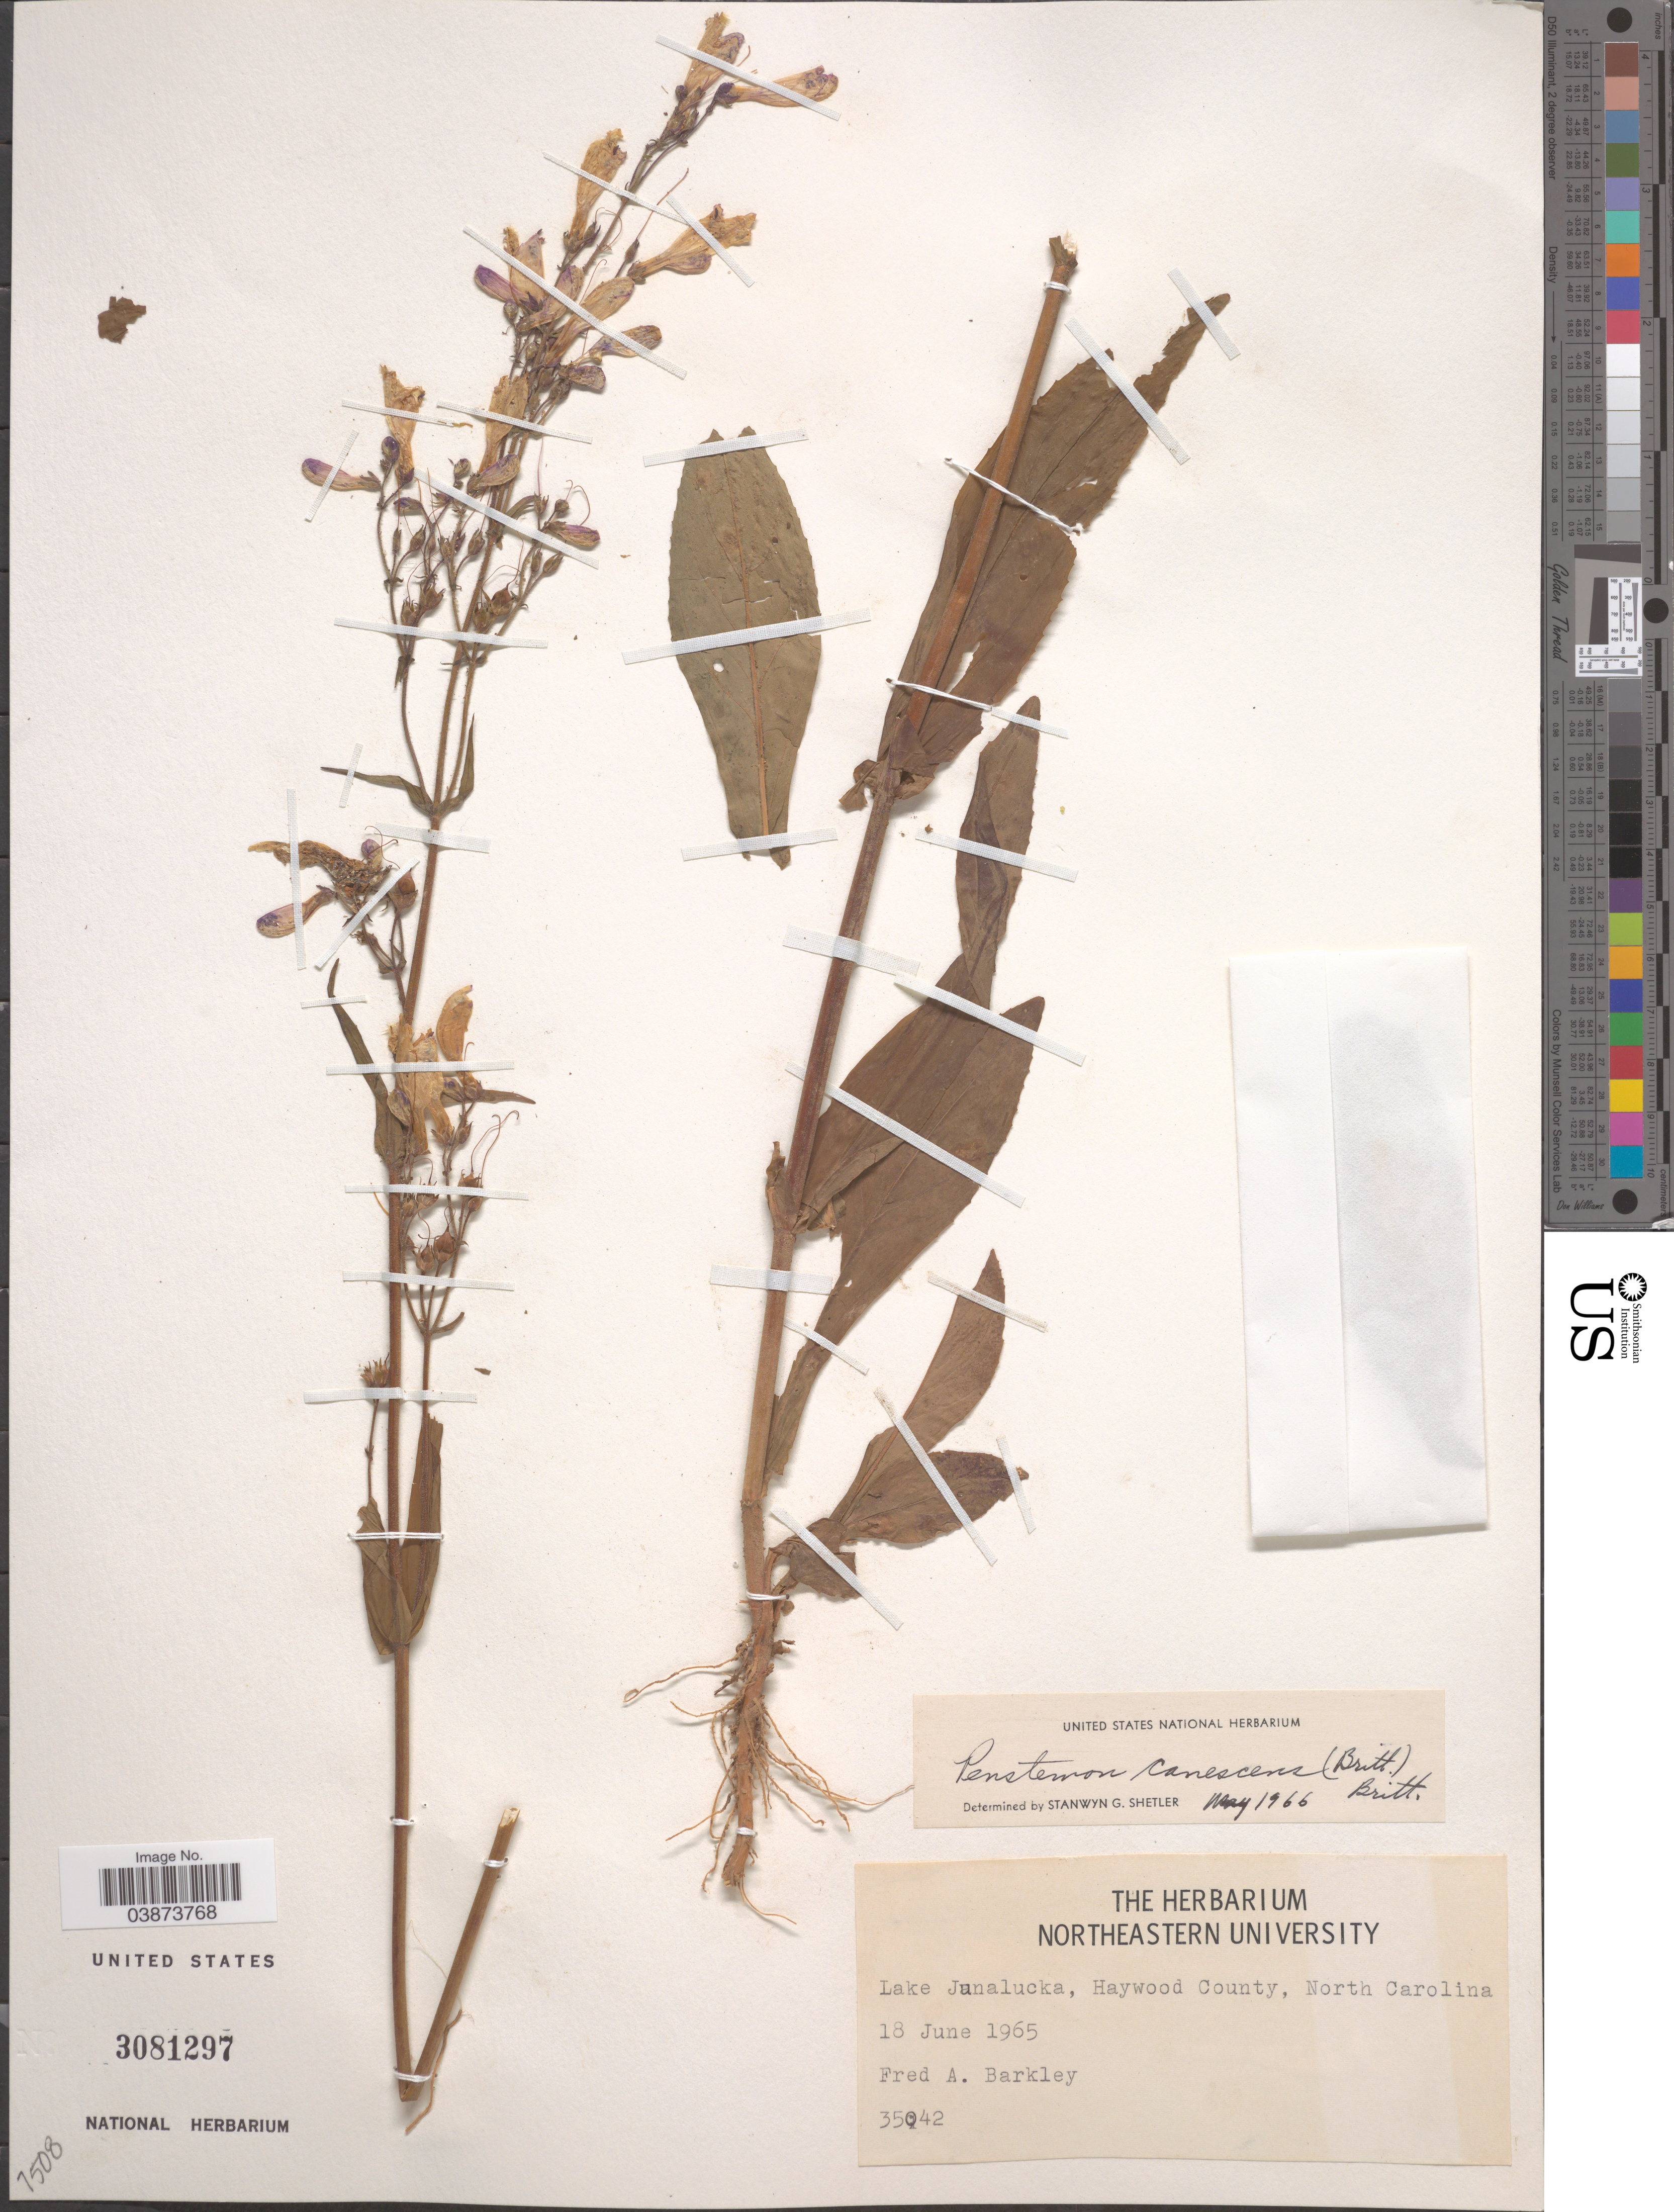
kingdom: Plantae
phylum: Tracheophyta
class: Magnoliopsida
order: Lamiales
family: Plantaginaceae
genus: Penstemon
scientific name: Penstemon canescens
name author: L.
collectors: F. A. Barkley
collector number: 35042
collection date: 1965-06-18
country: United States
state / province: North Carolina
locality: Lake Junalucka, Haywood County.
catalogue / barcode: US 3081297